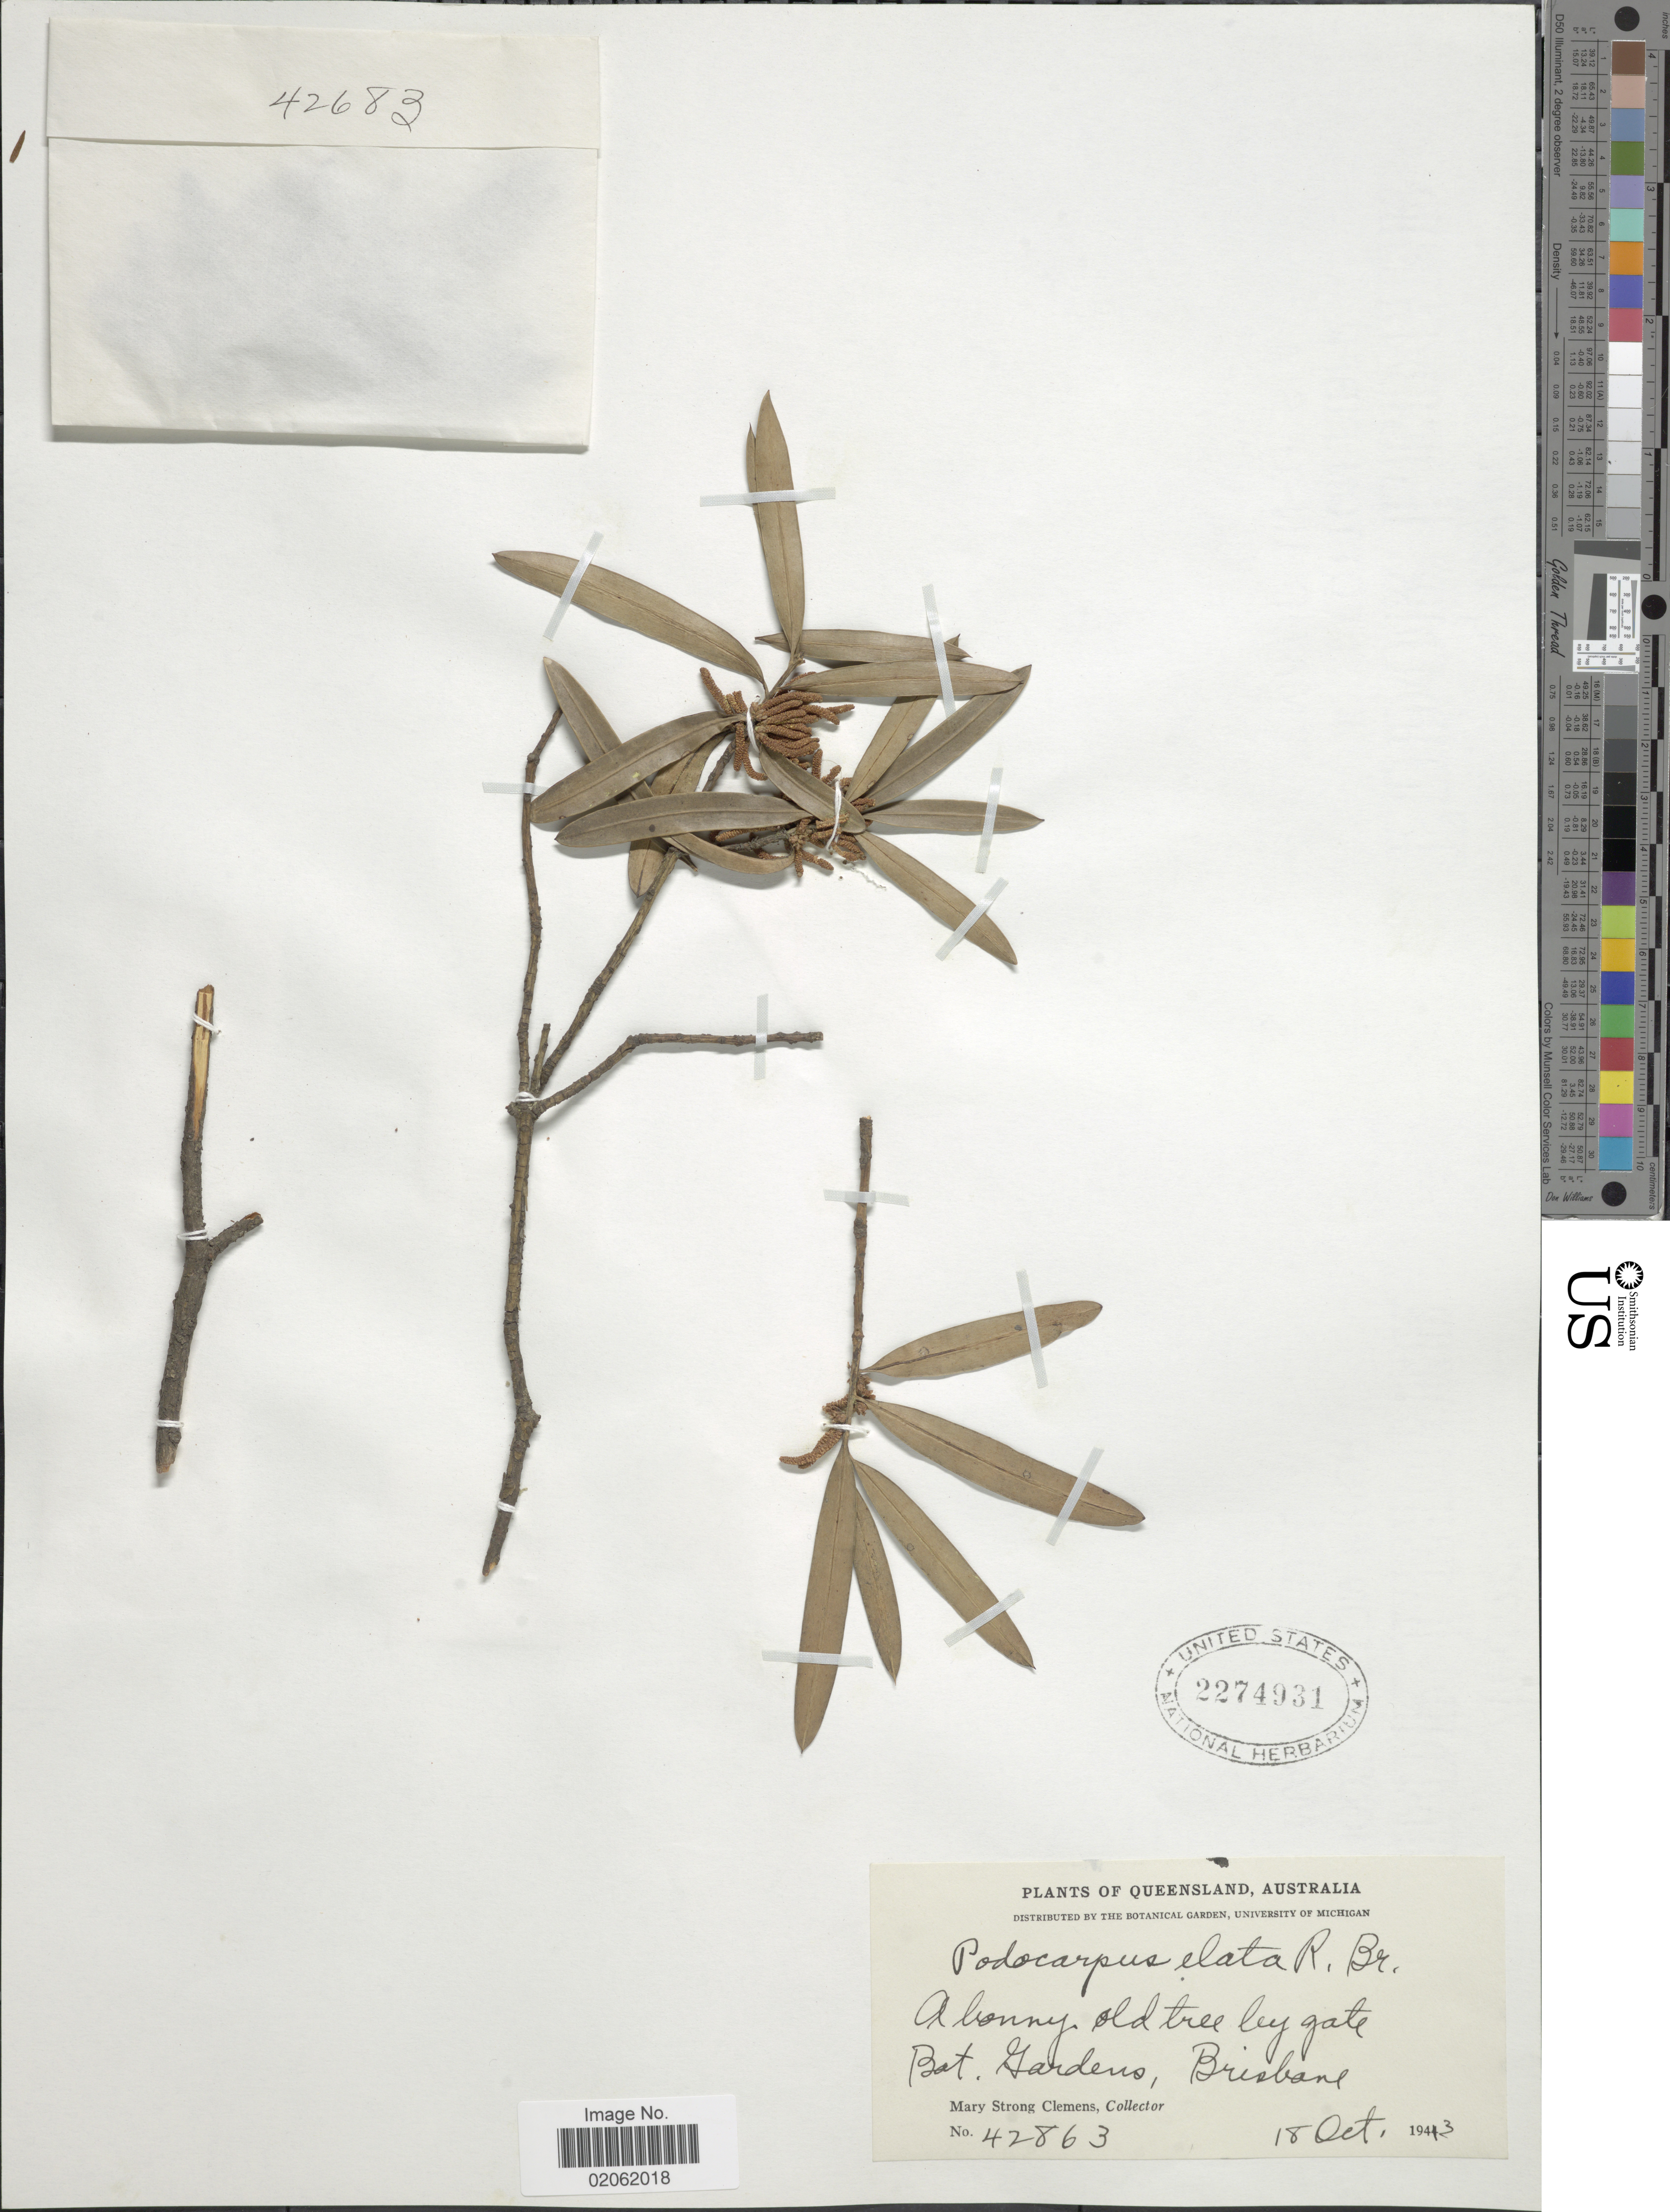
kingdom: Plantae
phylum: Tracheophyta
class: Pinopsida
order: Pinales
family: Podocarpaceae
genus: Podocarpus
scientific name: Podocarpus elatus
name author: R. Br. ex Endl.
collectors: M. S. Clemens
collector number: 42863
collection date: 1943-10-18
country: Australia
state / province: Queensland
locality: Bot. Gardens, Brisbane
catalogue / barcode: US 2274931